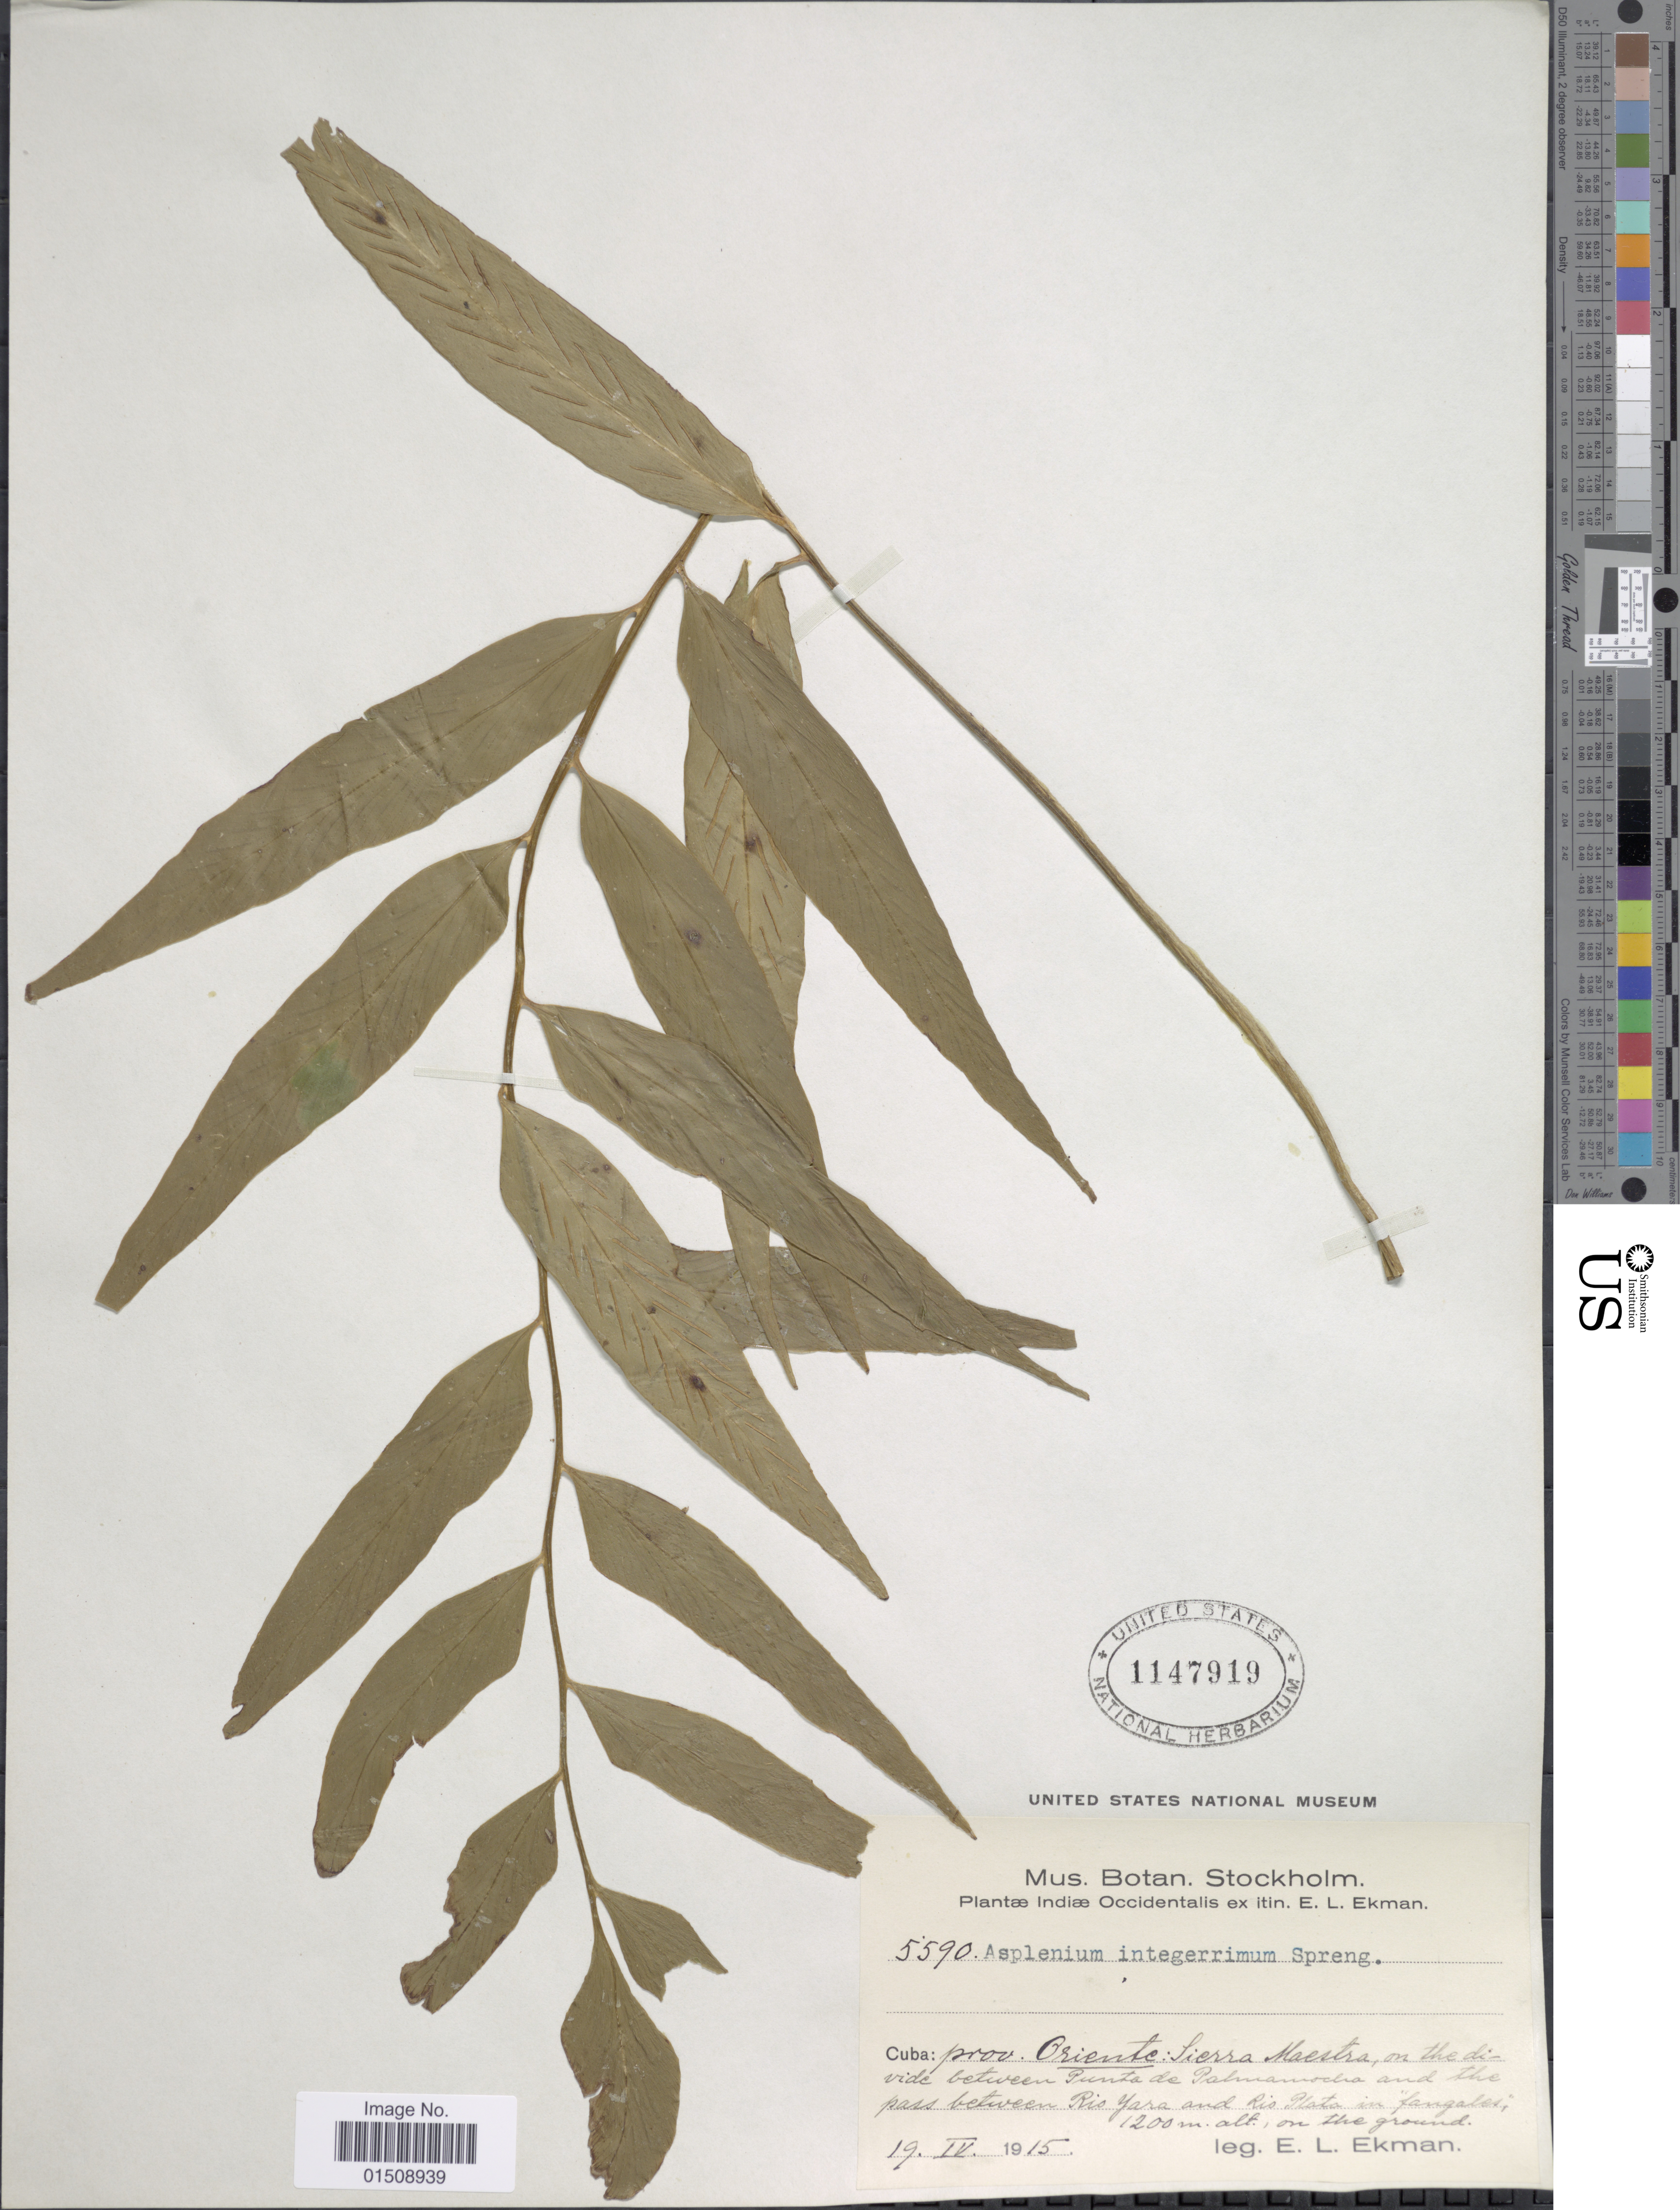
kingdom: Plantae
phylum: Tracheophyta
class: Polypodiopsida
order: Polypodiales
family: Aspleniaceae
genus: Asplenium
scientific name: Asplenium juglandifolium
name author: Lam.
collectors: E. L. Ekman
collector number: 5590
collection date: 1915-04-19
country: Cuba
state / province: Oriente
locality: Prov. Oriente; Sierra Maestra, on the divide between Punta de Palmamocha and the pass between Rio Yara and Rio Plata in "Fangales", on the ground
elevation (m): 1200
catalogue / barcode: US 1147919